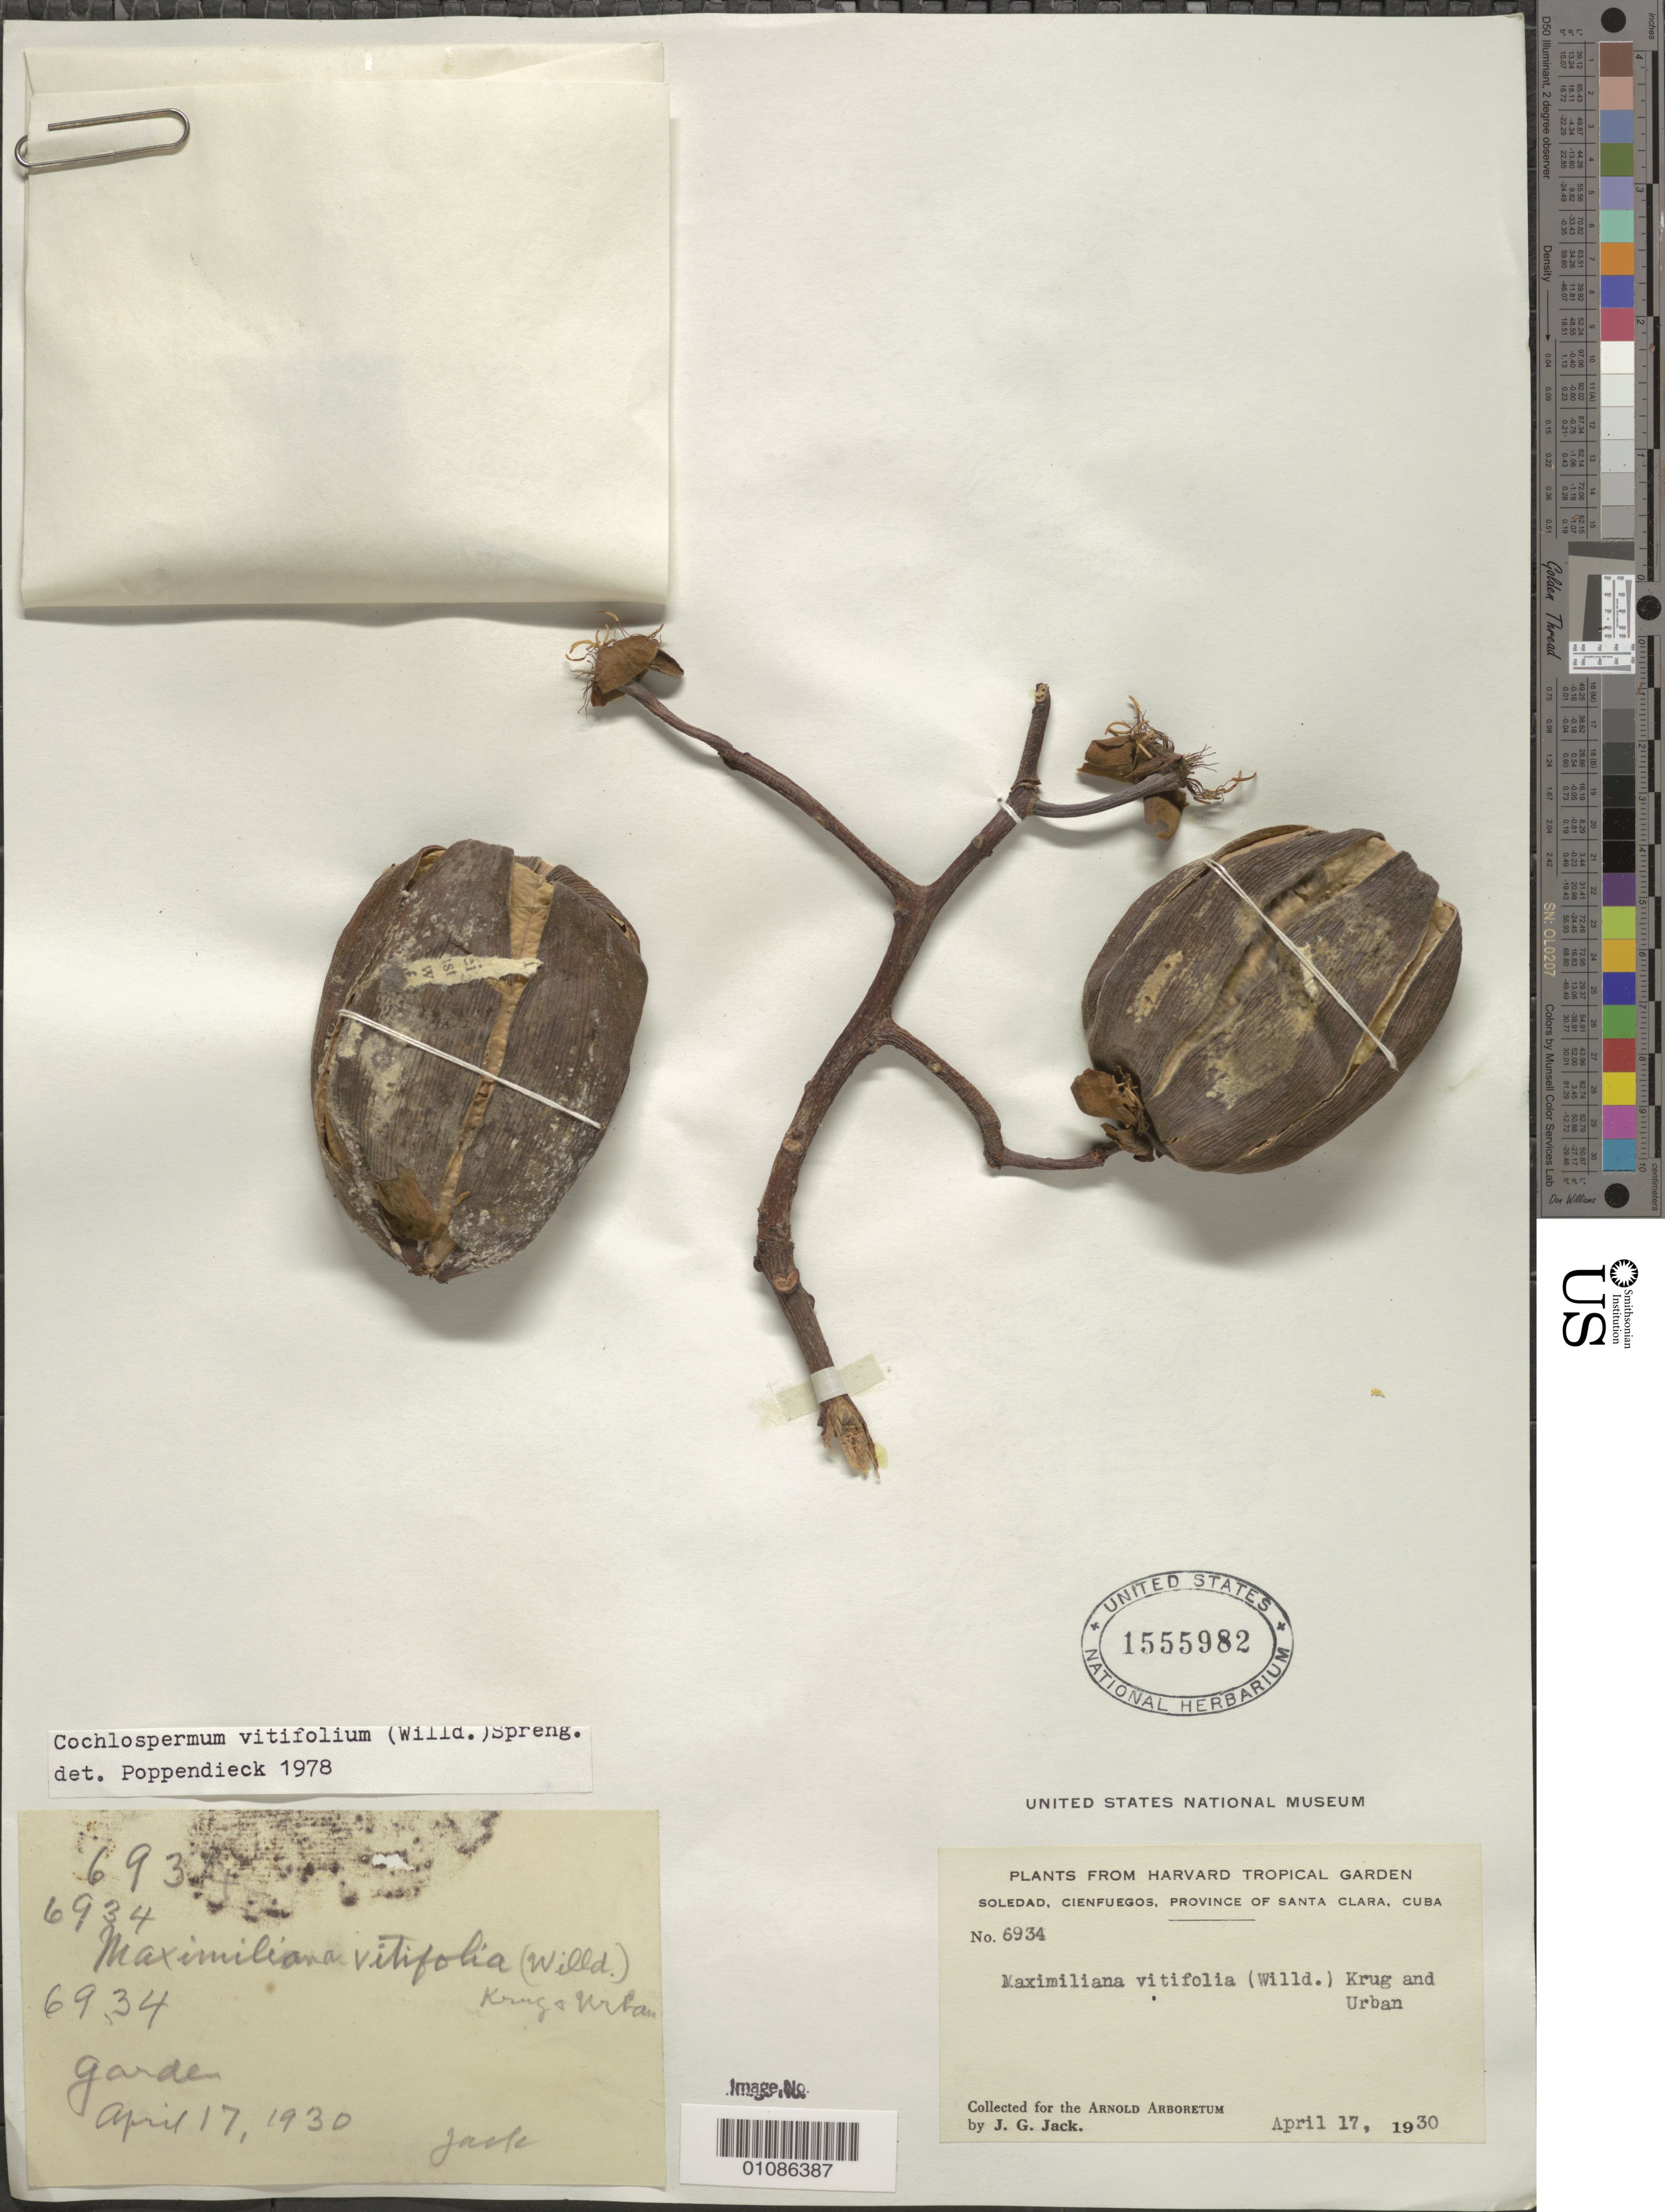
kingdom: Plantae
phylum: Tracheophyta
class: Magnoliopsida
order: Malvales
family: Bixaceae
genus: Bixa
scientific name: Bixa orellana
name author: L.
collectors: J. G. Jack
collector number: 6934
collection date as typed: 17 Apr 1930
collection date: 1930-04-17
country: Cuba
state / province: Villa Clara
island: Cuba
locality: Santa Clara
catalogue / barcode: US 1555982